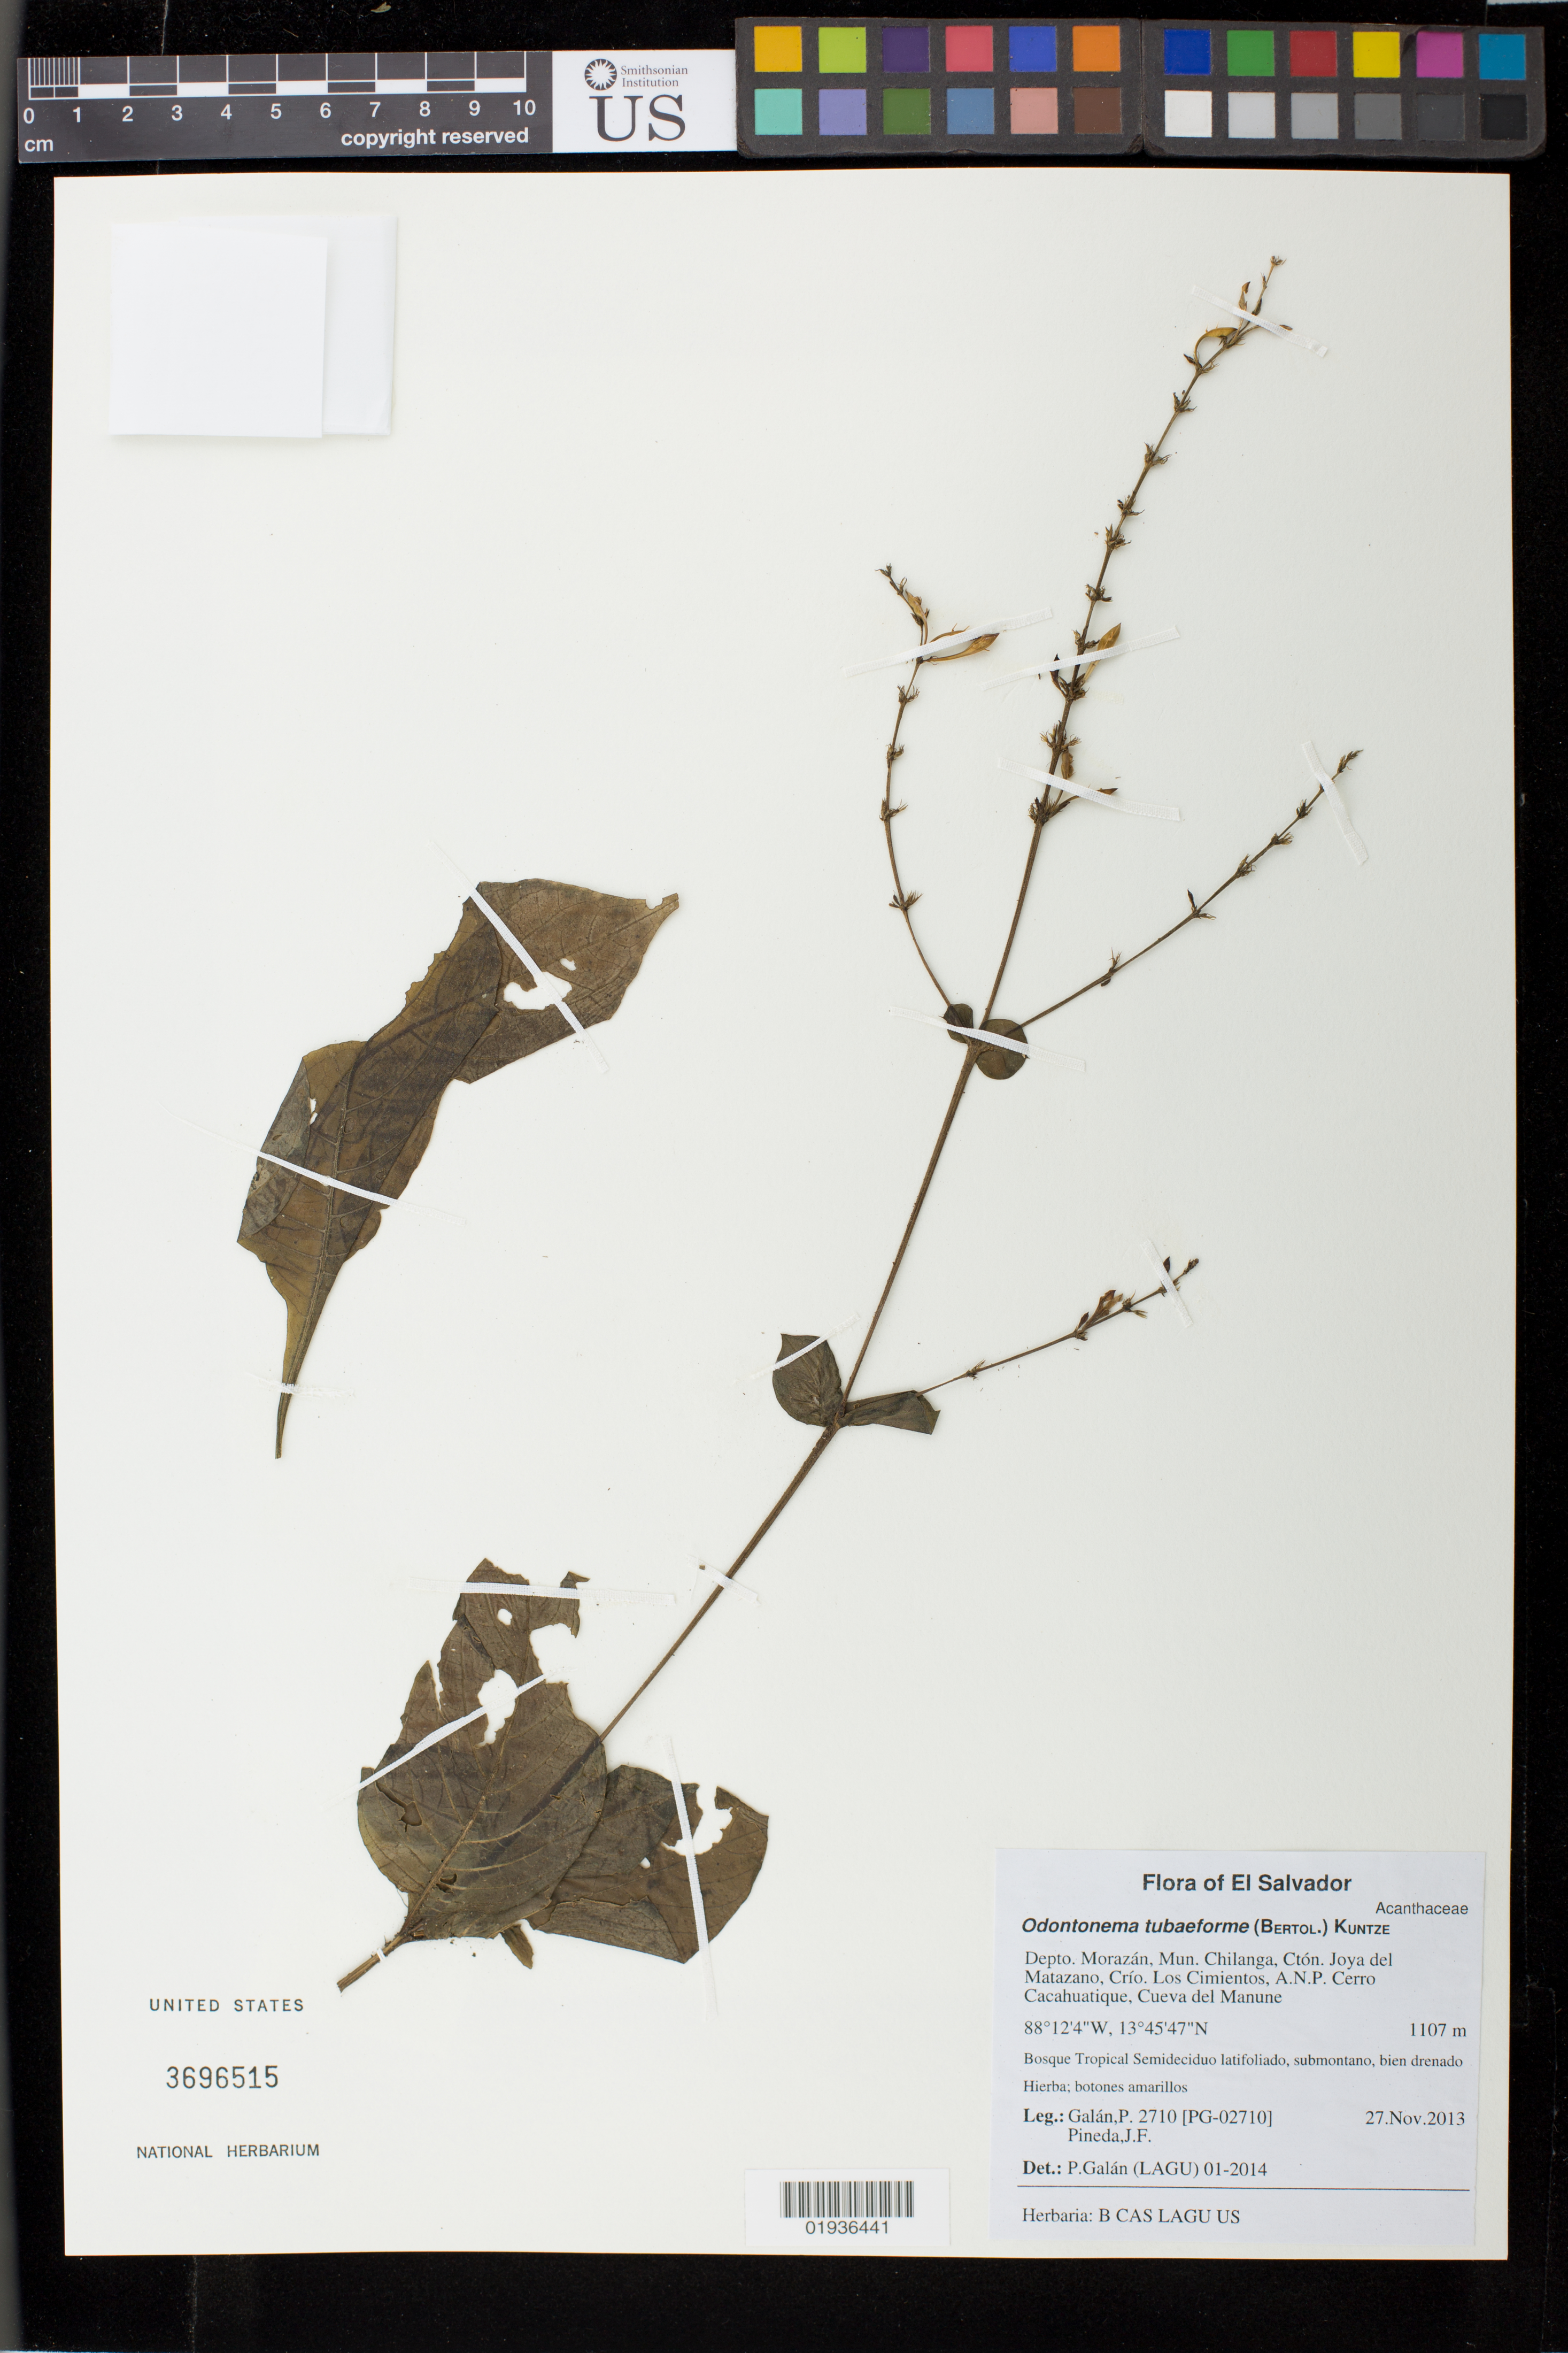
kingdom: Plantae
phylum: Tracheophyta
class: Magnoliopsida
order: Lamiales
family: Acanthaceae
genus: Odontonema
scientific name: Odontonema tubaeforme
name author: (Bertol.) Kuntze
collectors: P. Galan & J. Pineda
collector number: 2710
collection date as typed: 27.Nov.2013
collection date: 2013-11-27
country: El Salvador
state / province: Morazán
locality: Mun. Chilanga, Cton. Joya del Matazano, Crio. Los Cimientos, A.N.P. Cerro Cacahuatique, Cueva del Manune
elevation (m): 1107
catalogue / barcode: US 3696515